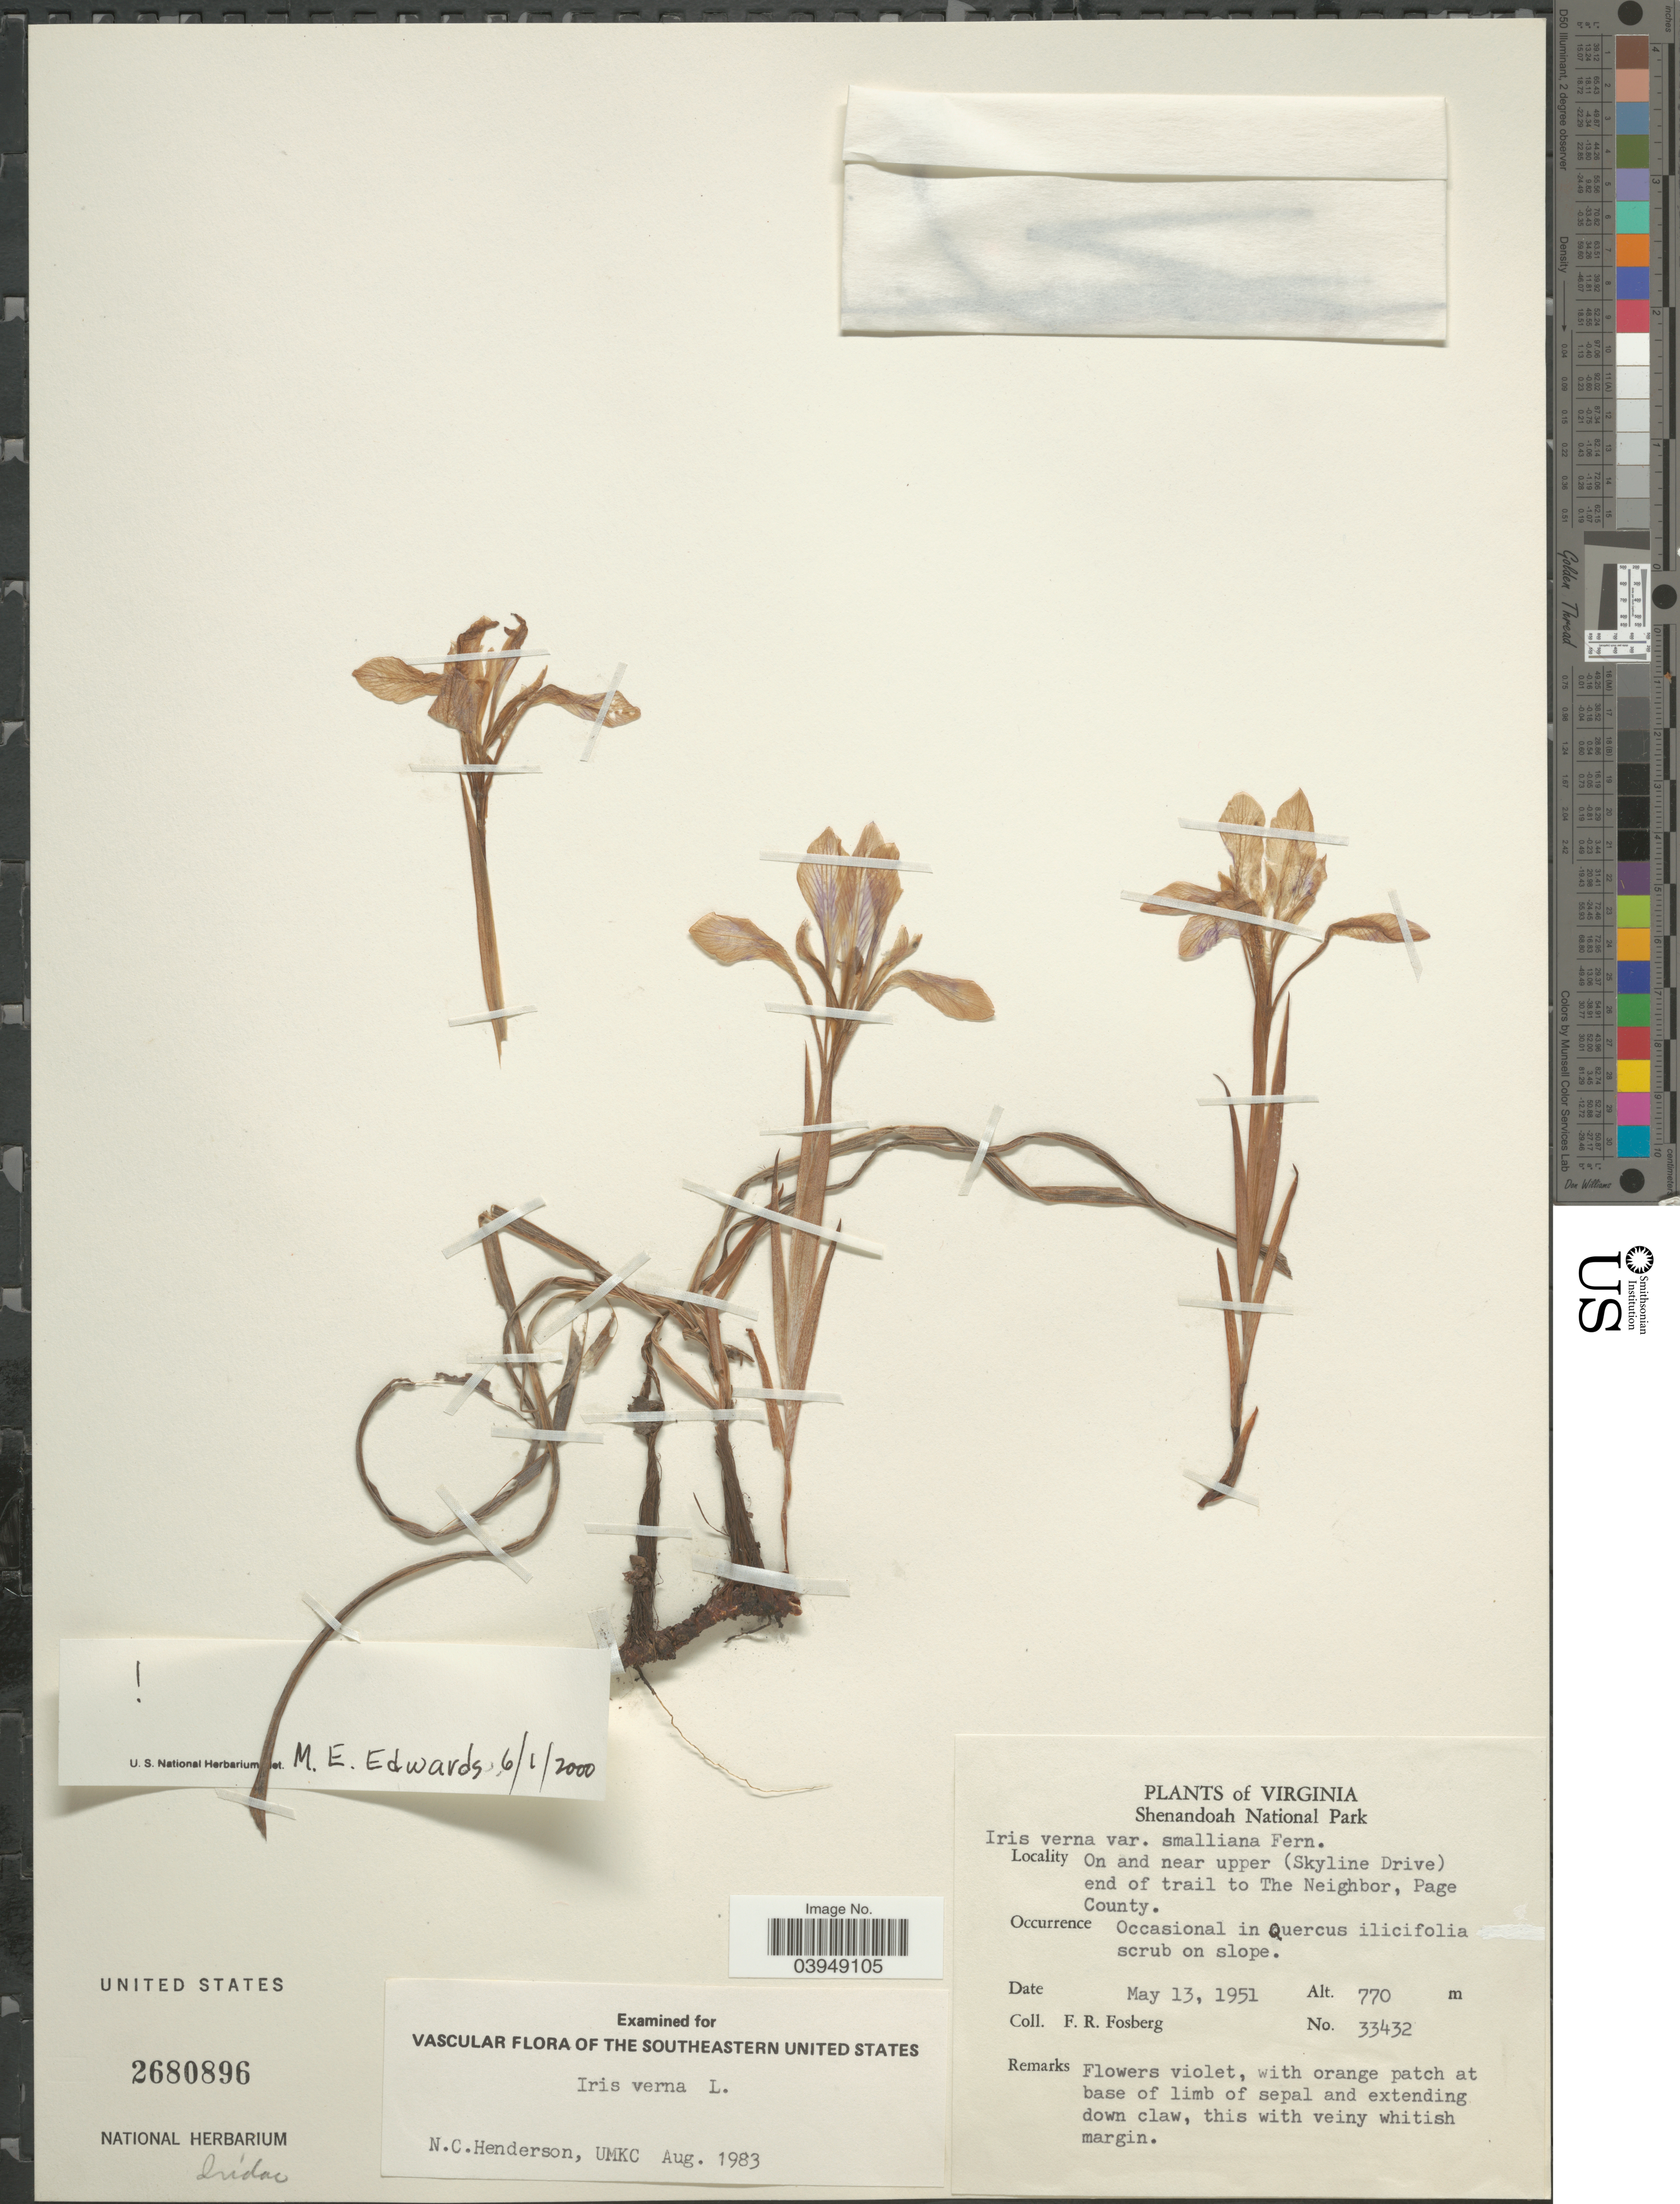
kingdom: Plantae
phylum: Tracheophyta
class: Liliopsida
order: Asparagales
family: Iridaceae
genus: Iris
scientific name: Iris verna var. smalliana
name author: Fernald ex M.E. Edwards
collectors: F. R. Fosberg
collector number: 33432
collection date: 1951-05-13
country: United States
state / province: Virginia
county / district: Page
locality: Shenandoah National Park. On and near upper (Skyline Drive) end of trail to The Neighbor, Page County.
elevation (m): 770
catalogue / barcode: US 2680896